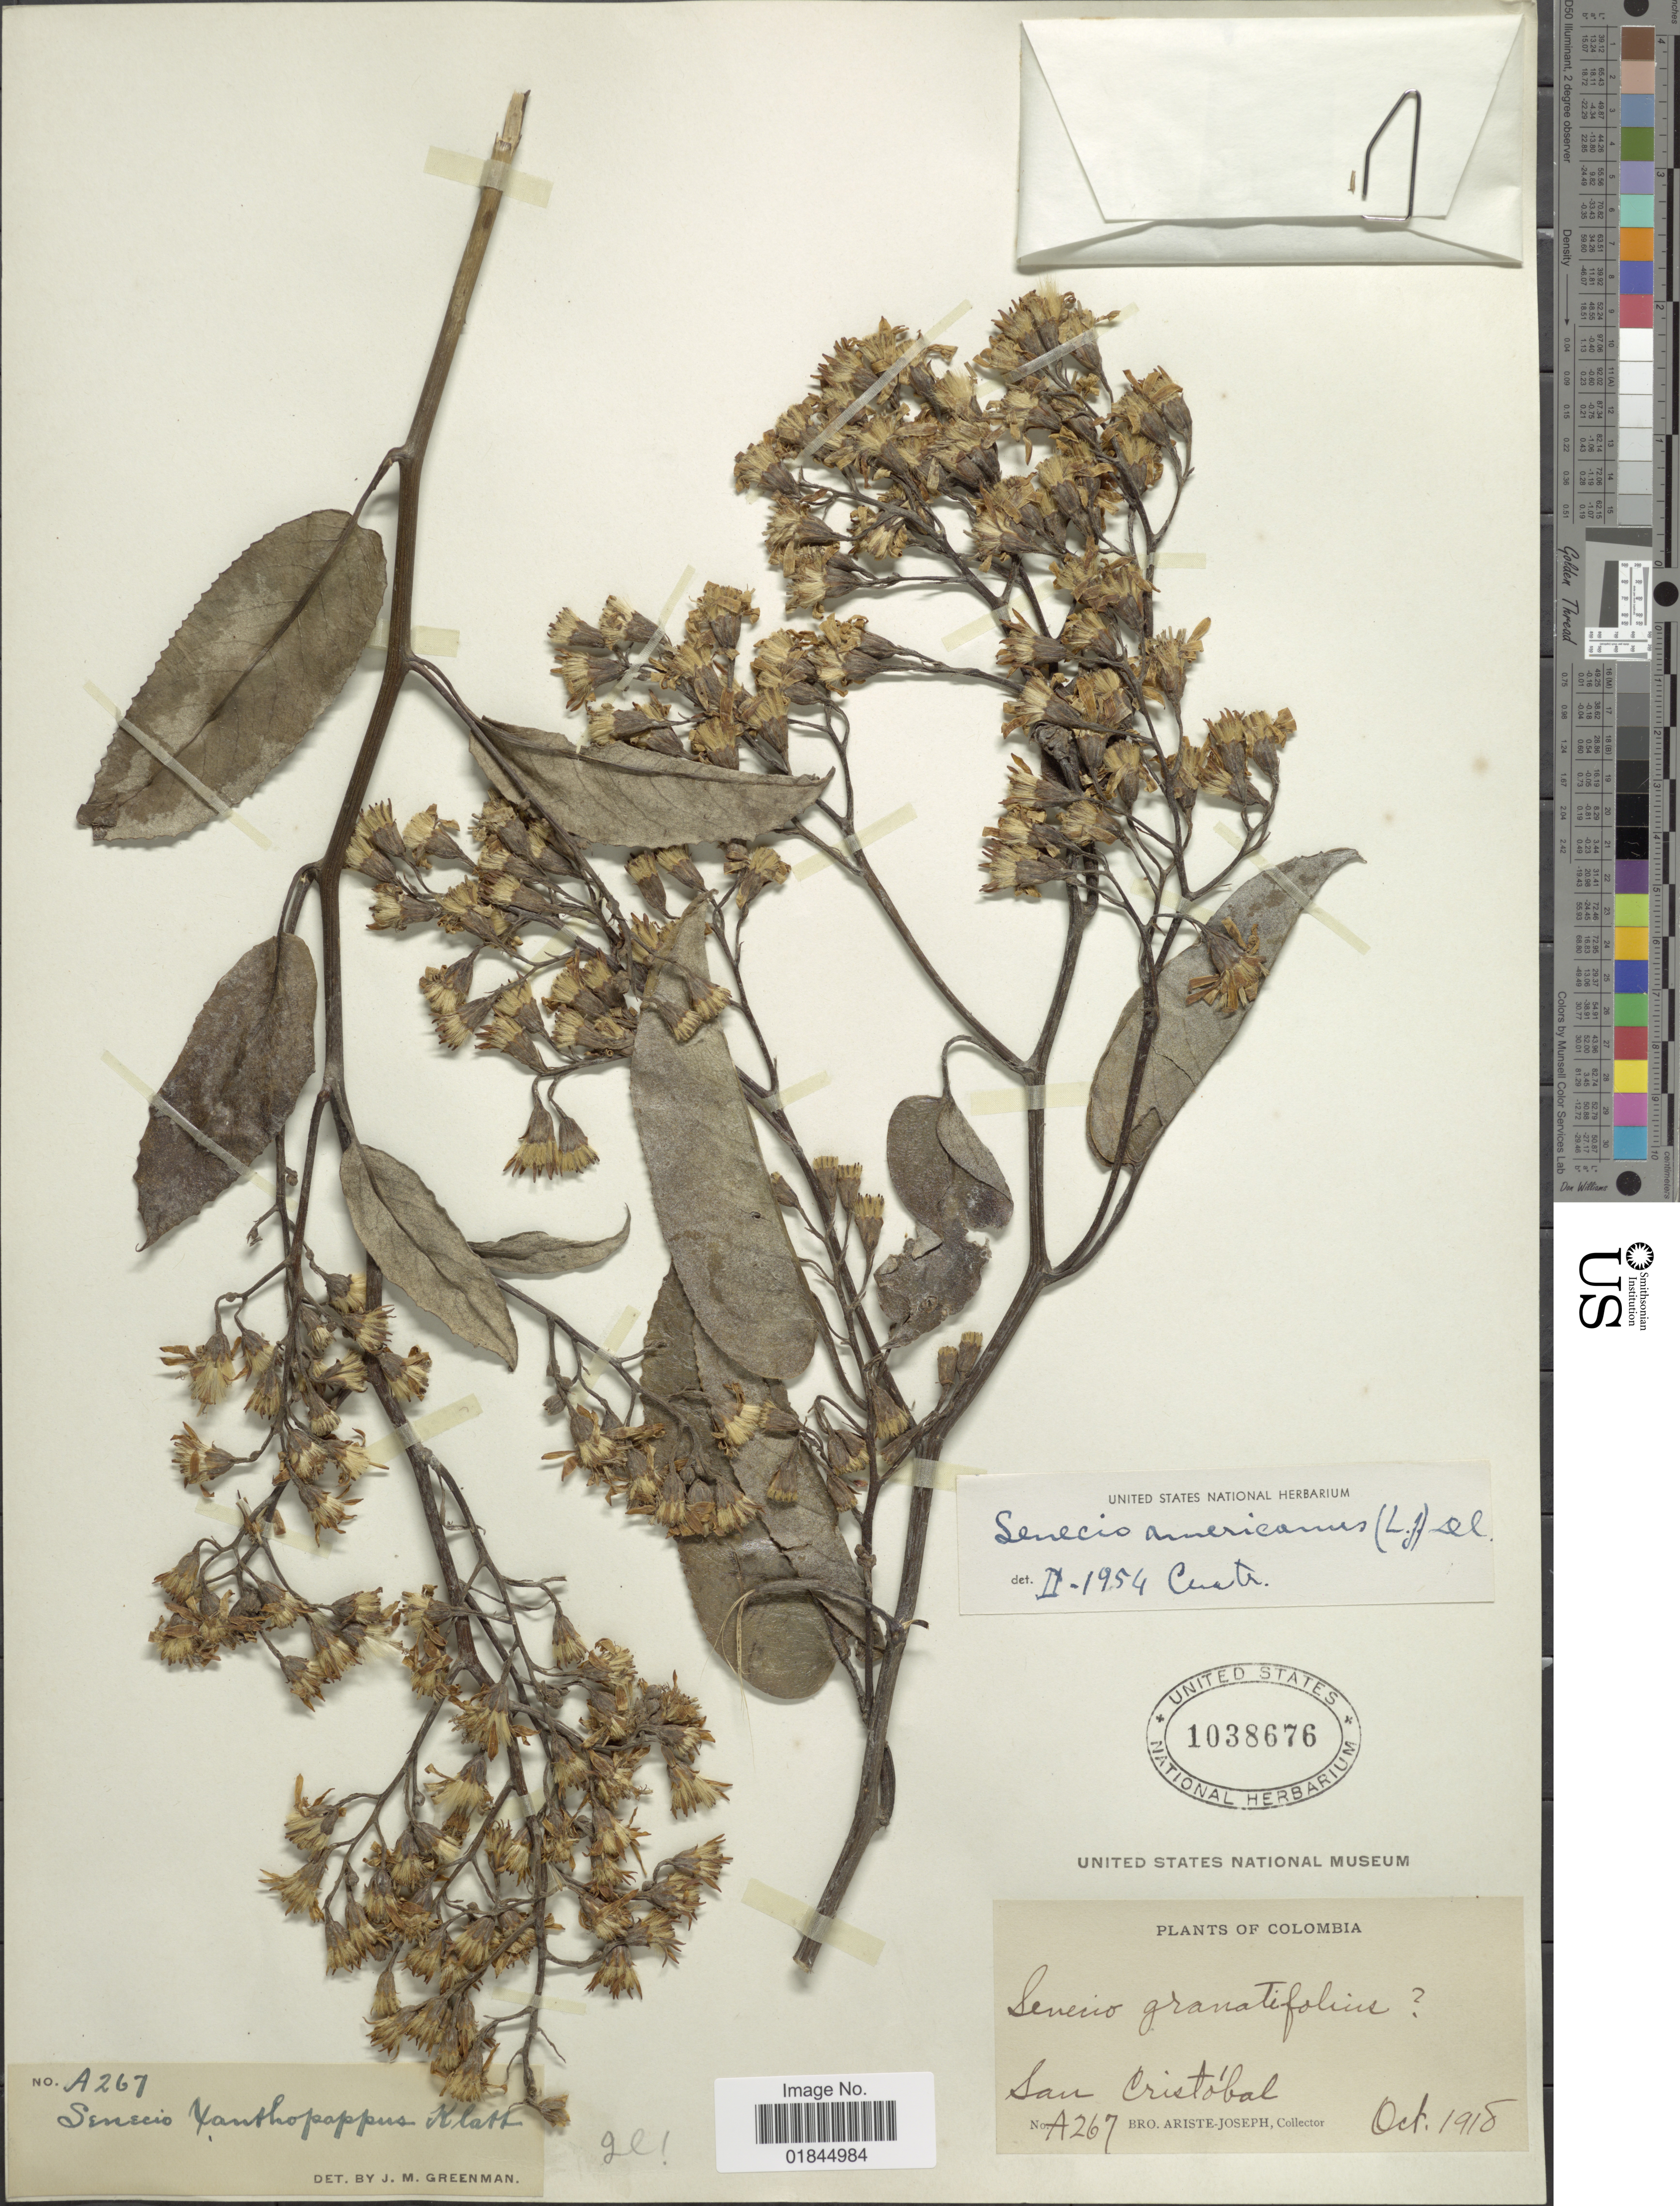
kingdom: Plantae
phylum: Tracheophyta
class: Magnoliopsida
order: Asterales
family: Asteraceae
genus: Pentacalia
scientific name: Pentacalia americana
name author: (L. f.) Cuatrec.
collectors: Bro. Ariste-Joseph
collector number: A267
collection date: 1918-10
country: Colombia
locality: San Cristobal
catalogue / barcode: US 1038676